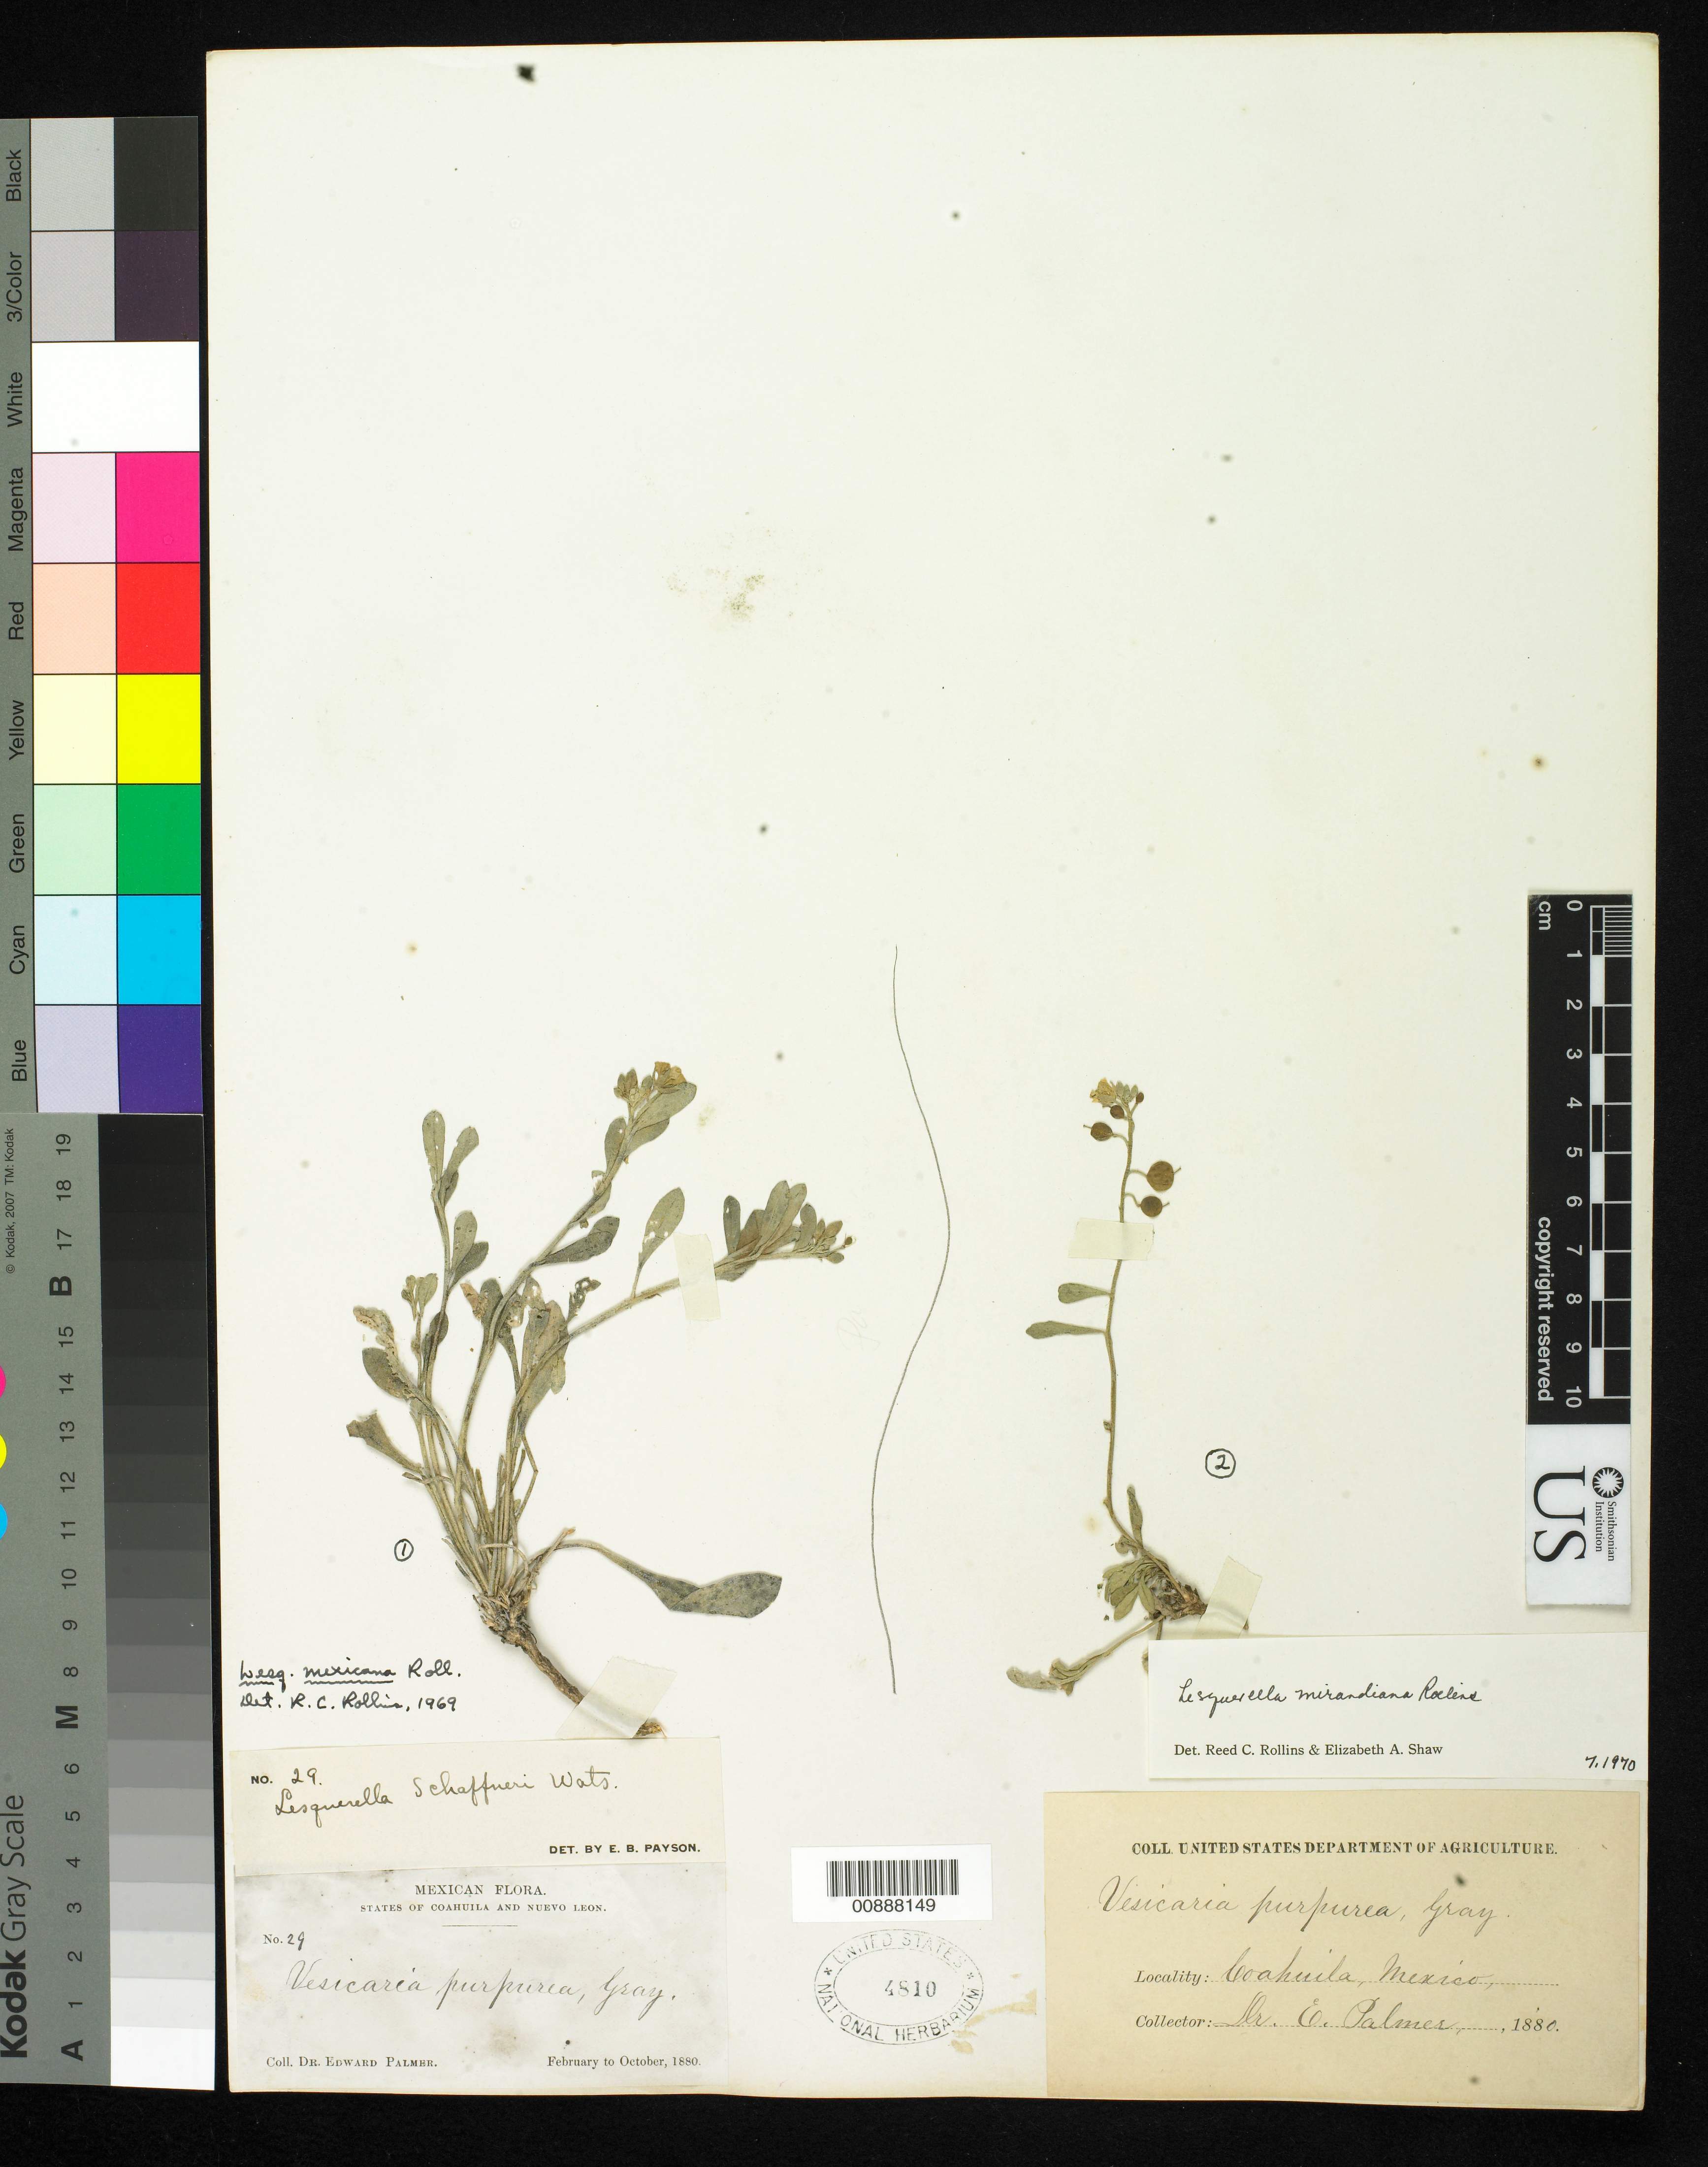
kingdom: Plantae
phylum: Tracheophyta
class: Magnoliopsida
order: Brassicales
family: Brassicaceae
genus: Lesquerella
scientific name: Lesquerella mirandiana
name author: Rollins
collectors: E. Palmer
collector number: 29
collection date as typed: Feb 1880 to -- Oct 1880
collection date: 1880-02/1880-10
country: Mexico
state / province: Coahuila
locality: Coahuila.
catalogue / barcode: US 4810